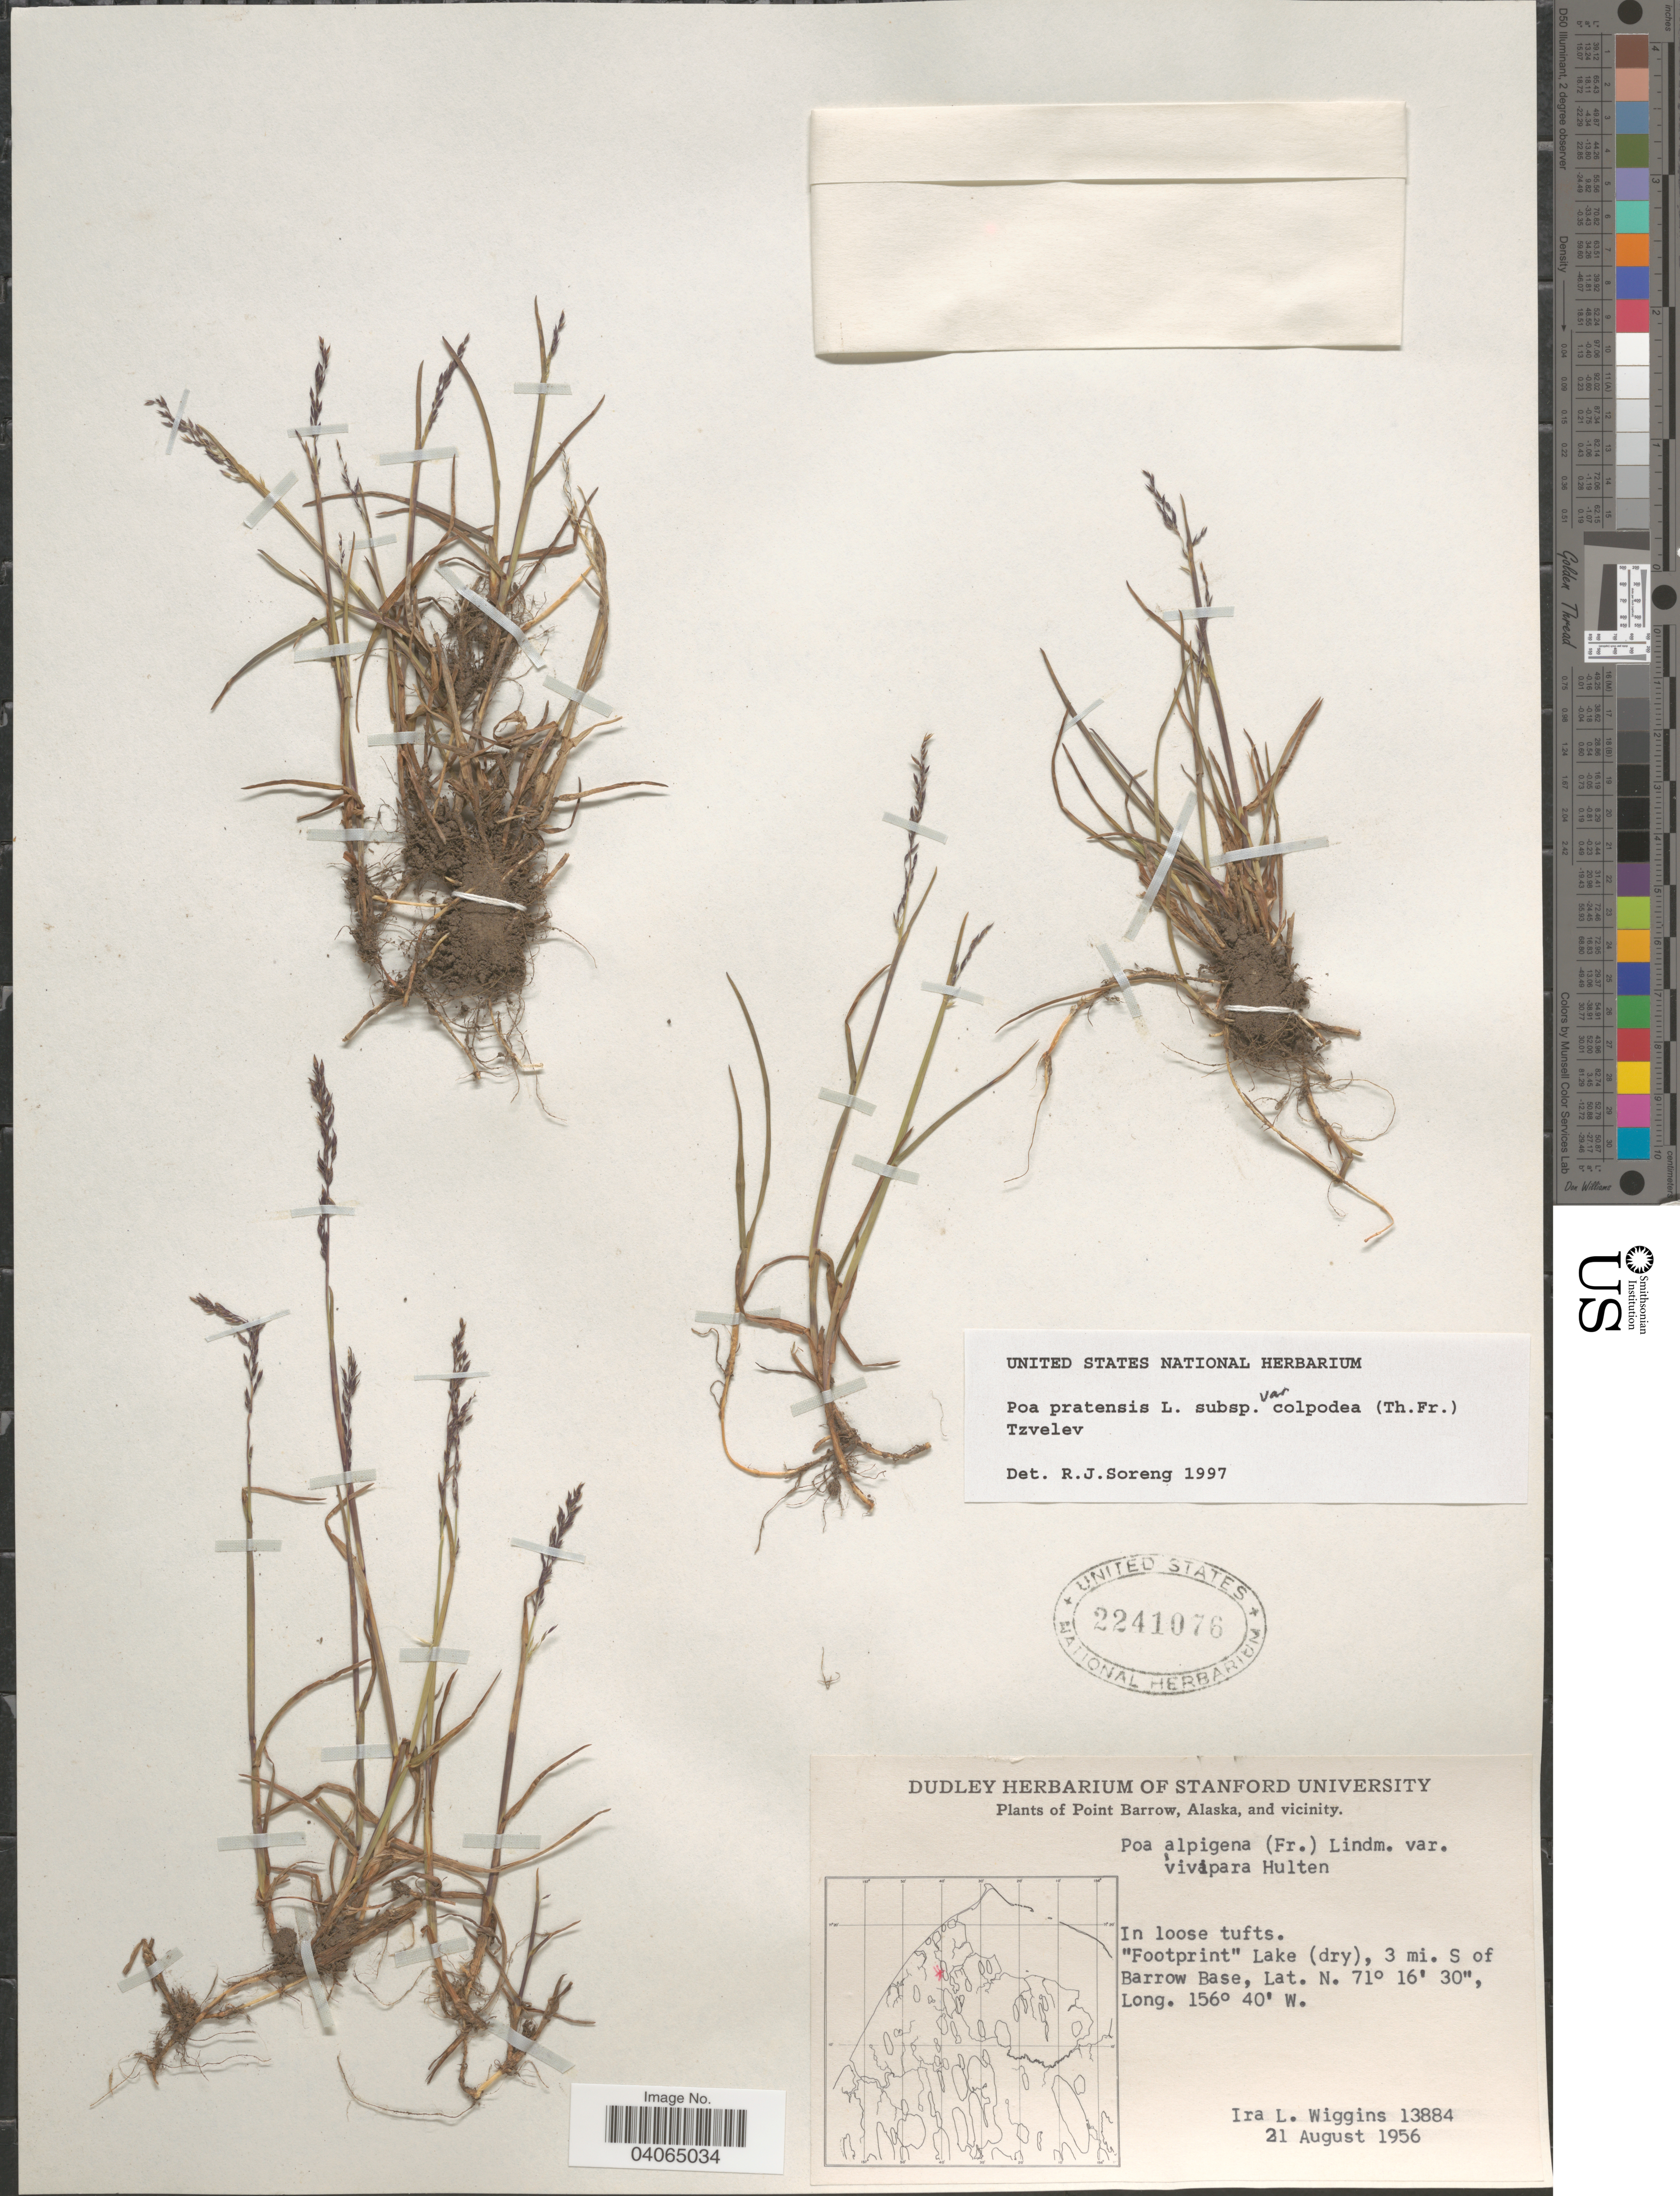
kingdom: Plantae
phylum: Tracheophyta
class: Liliopsida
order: Poales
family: Poaceae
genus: Poa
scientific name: Poa pratensis subsp. colpodea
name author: (Th. Fr.) Tzvelev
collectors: I. L. Wiggins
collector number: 13884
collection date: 1956-08-21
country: United States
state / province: Alaska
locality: Point Barrow and vicinity. "Footprint" Lake (dry), 3 mi. S of Barrow Base.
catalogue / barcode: US 2241076